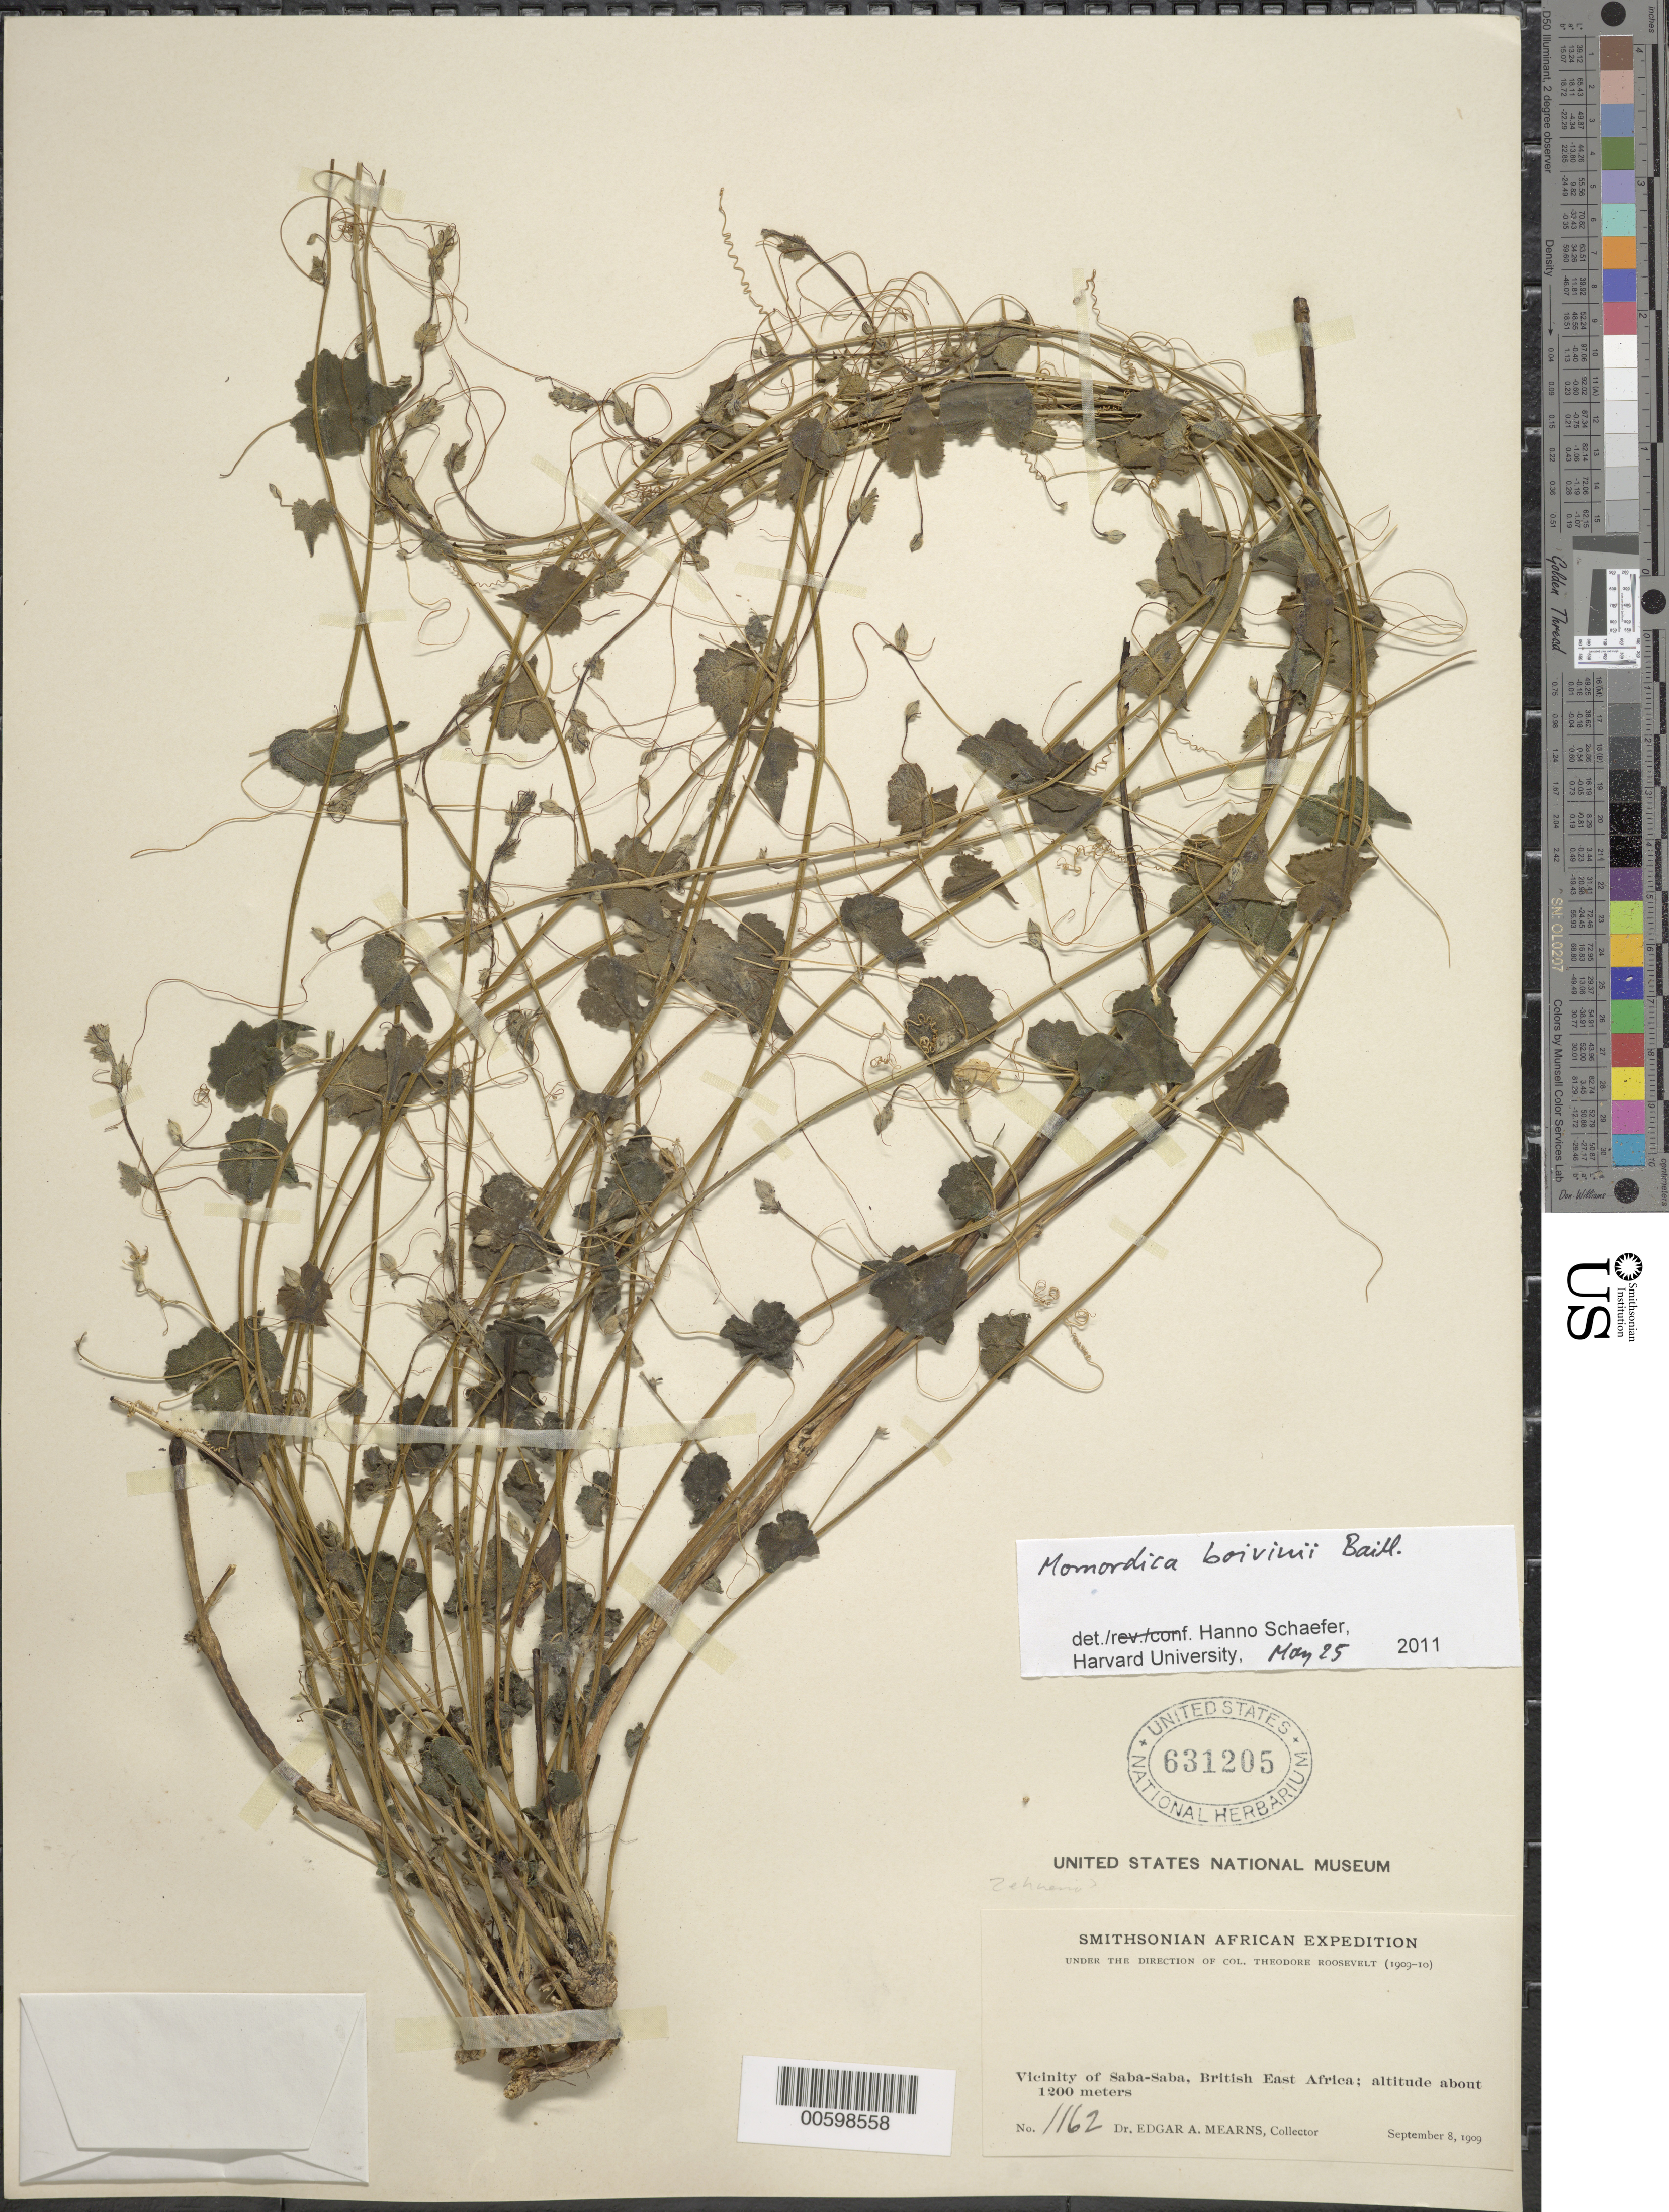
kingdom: Plantae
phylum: Tracheophyta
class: Magnoliopsida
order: Cucurbitales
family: Cucurbitaceae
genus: Momordica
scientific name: Momordica boivinii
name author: Baill.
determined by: Schaefer, Hanno, Harvard University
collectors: E. A. Mearns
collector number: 1162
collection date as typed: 08 Sep 1909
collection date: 1909-09-08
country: Kenya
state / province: Murang'a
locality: Vicinity of Saba Saba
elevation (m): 1200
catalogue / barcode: US 631205